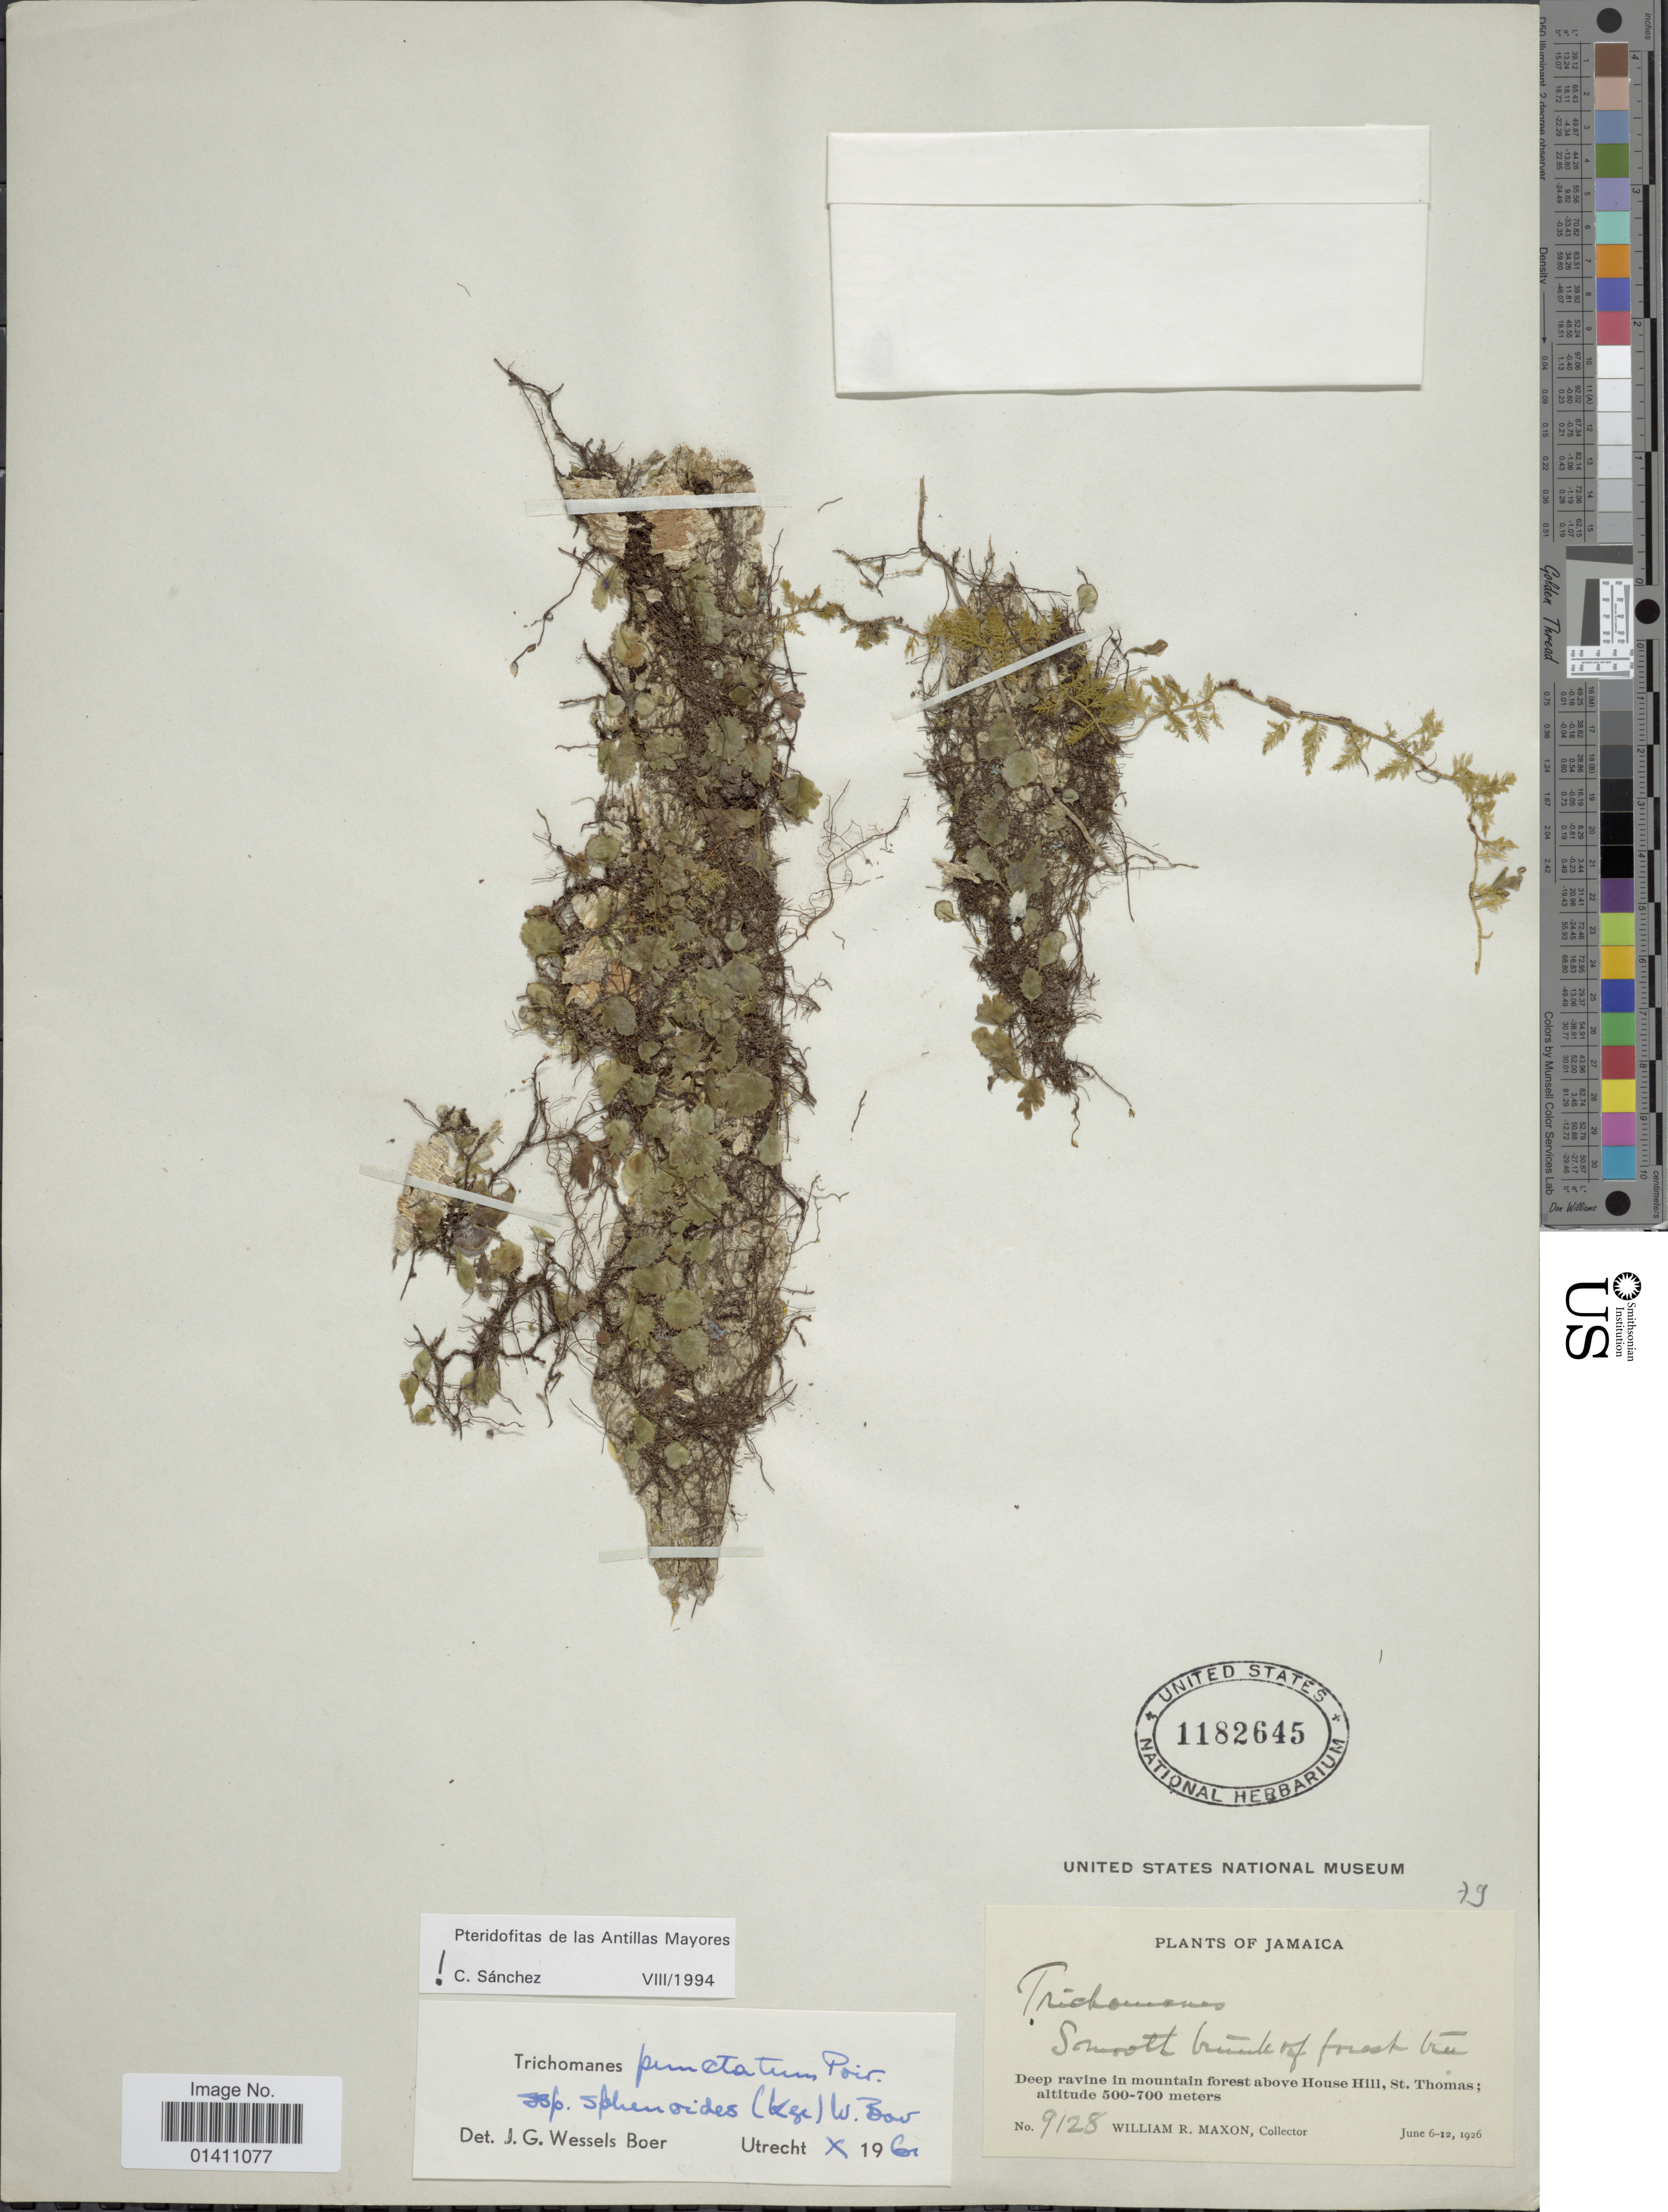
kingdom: Plantae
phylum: Tracheophyta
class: Polypodiopsida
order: Hymenophyllales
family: Hymenophyllaceae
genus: Didymoglossum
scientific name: Didymoglossum punctatum subsp. spheroides (Kunze) comb. nov., ined 2015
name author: (Kunze)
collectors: W. R. Maxon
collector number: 9128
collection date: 1926-06-06/1926-06-12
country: Jamaica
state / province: Saint Thomas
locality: Deep ravine in mountain forest above House Hill.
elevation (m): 500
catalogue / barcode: US 1182645